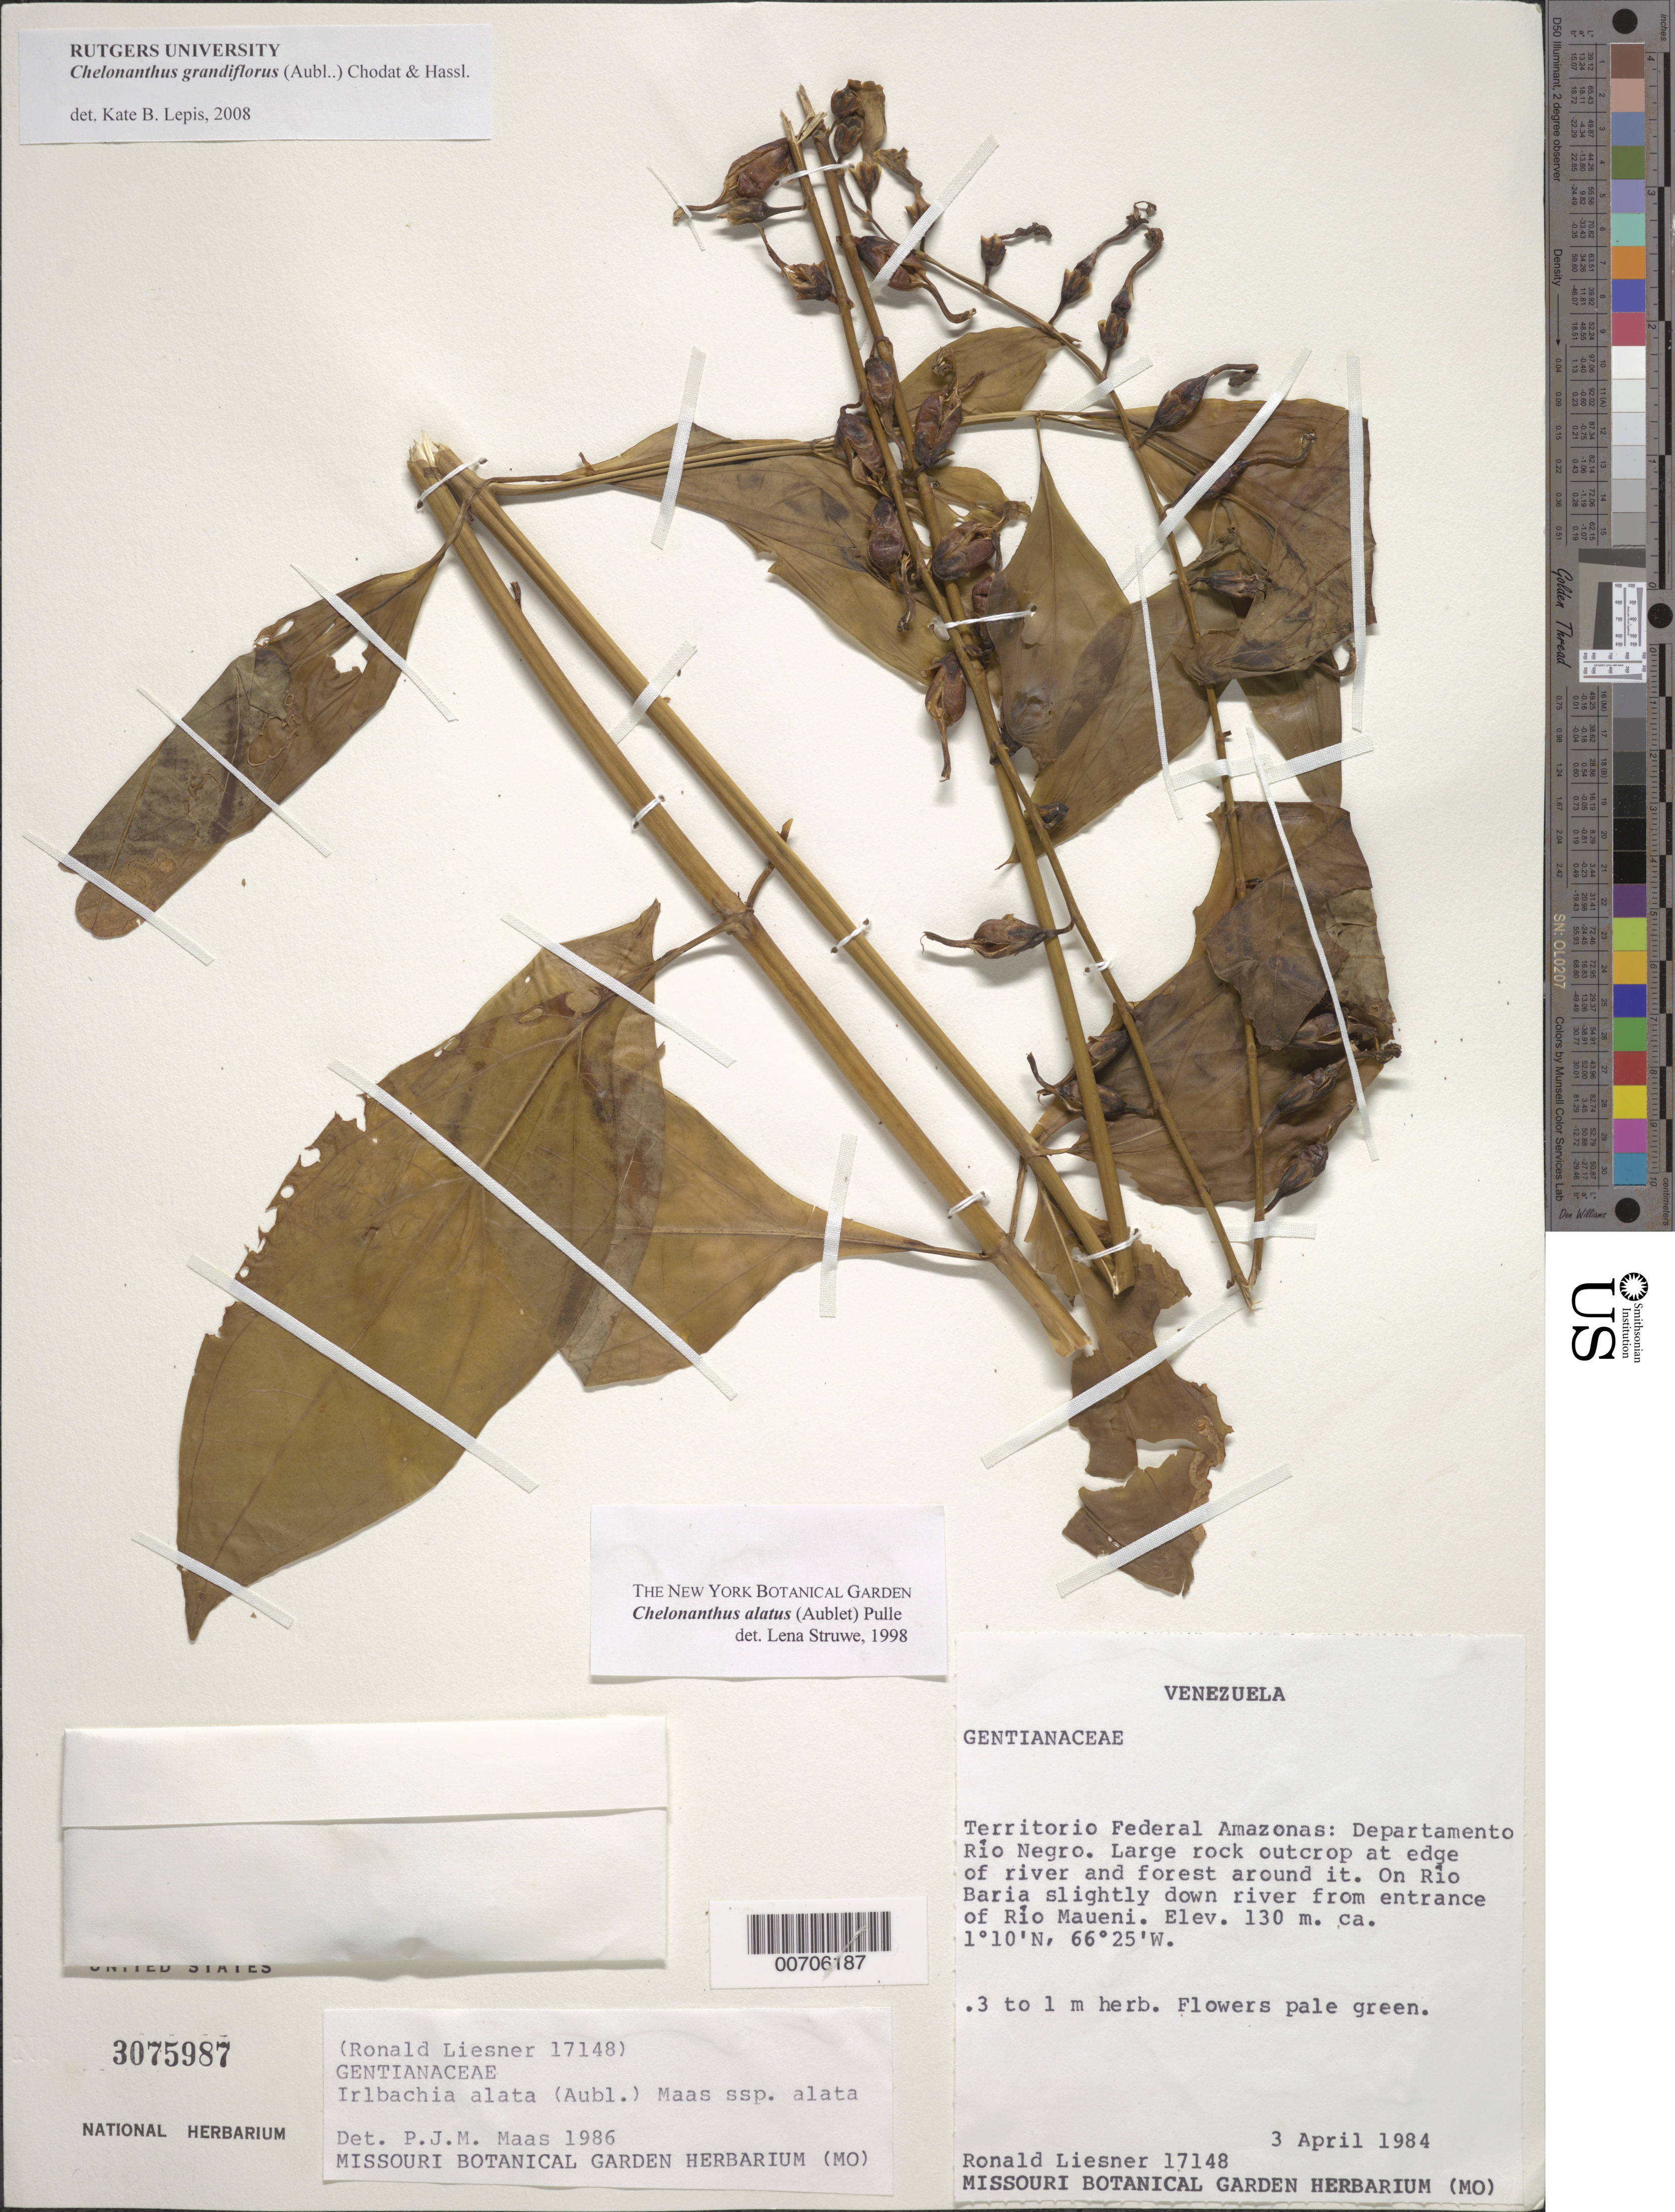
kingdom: Plantae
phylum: Tracheophyta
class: Magnoliopsida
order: Gentianales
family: Gentianaceae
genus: Chelonanthus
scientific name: Chelonanthus grandiflorus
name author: (Aubl.) Chodat & Hassl.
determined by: Lepis, Kate B.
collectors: R. L. Liesner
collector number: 17148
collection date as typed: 3-Apr-84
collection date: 1984-04-03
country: Venezuela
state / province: Amazonas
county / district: Río Negro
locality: Río Baria, down river from entrance of Río Maueni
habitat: Large rock outcrop at edge of river and forest around it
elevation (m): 130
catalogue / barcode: US 3075987